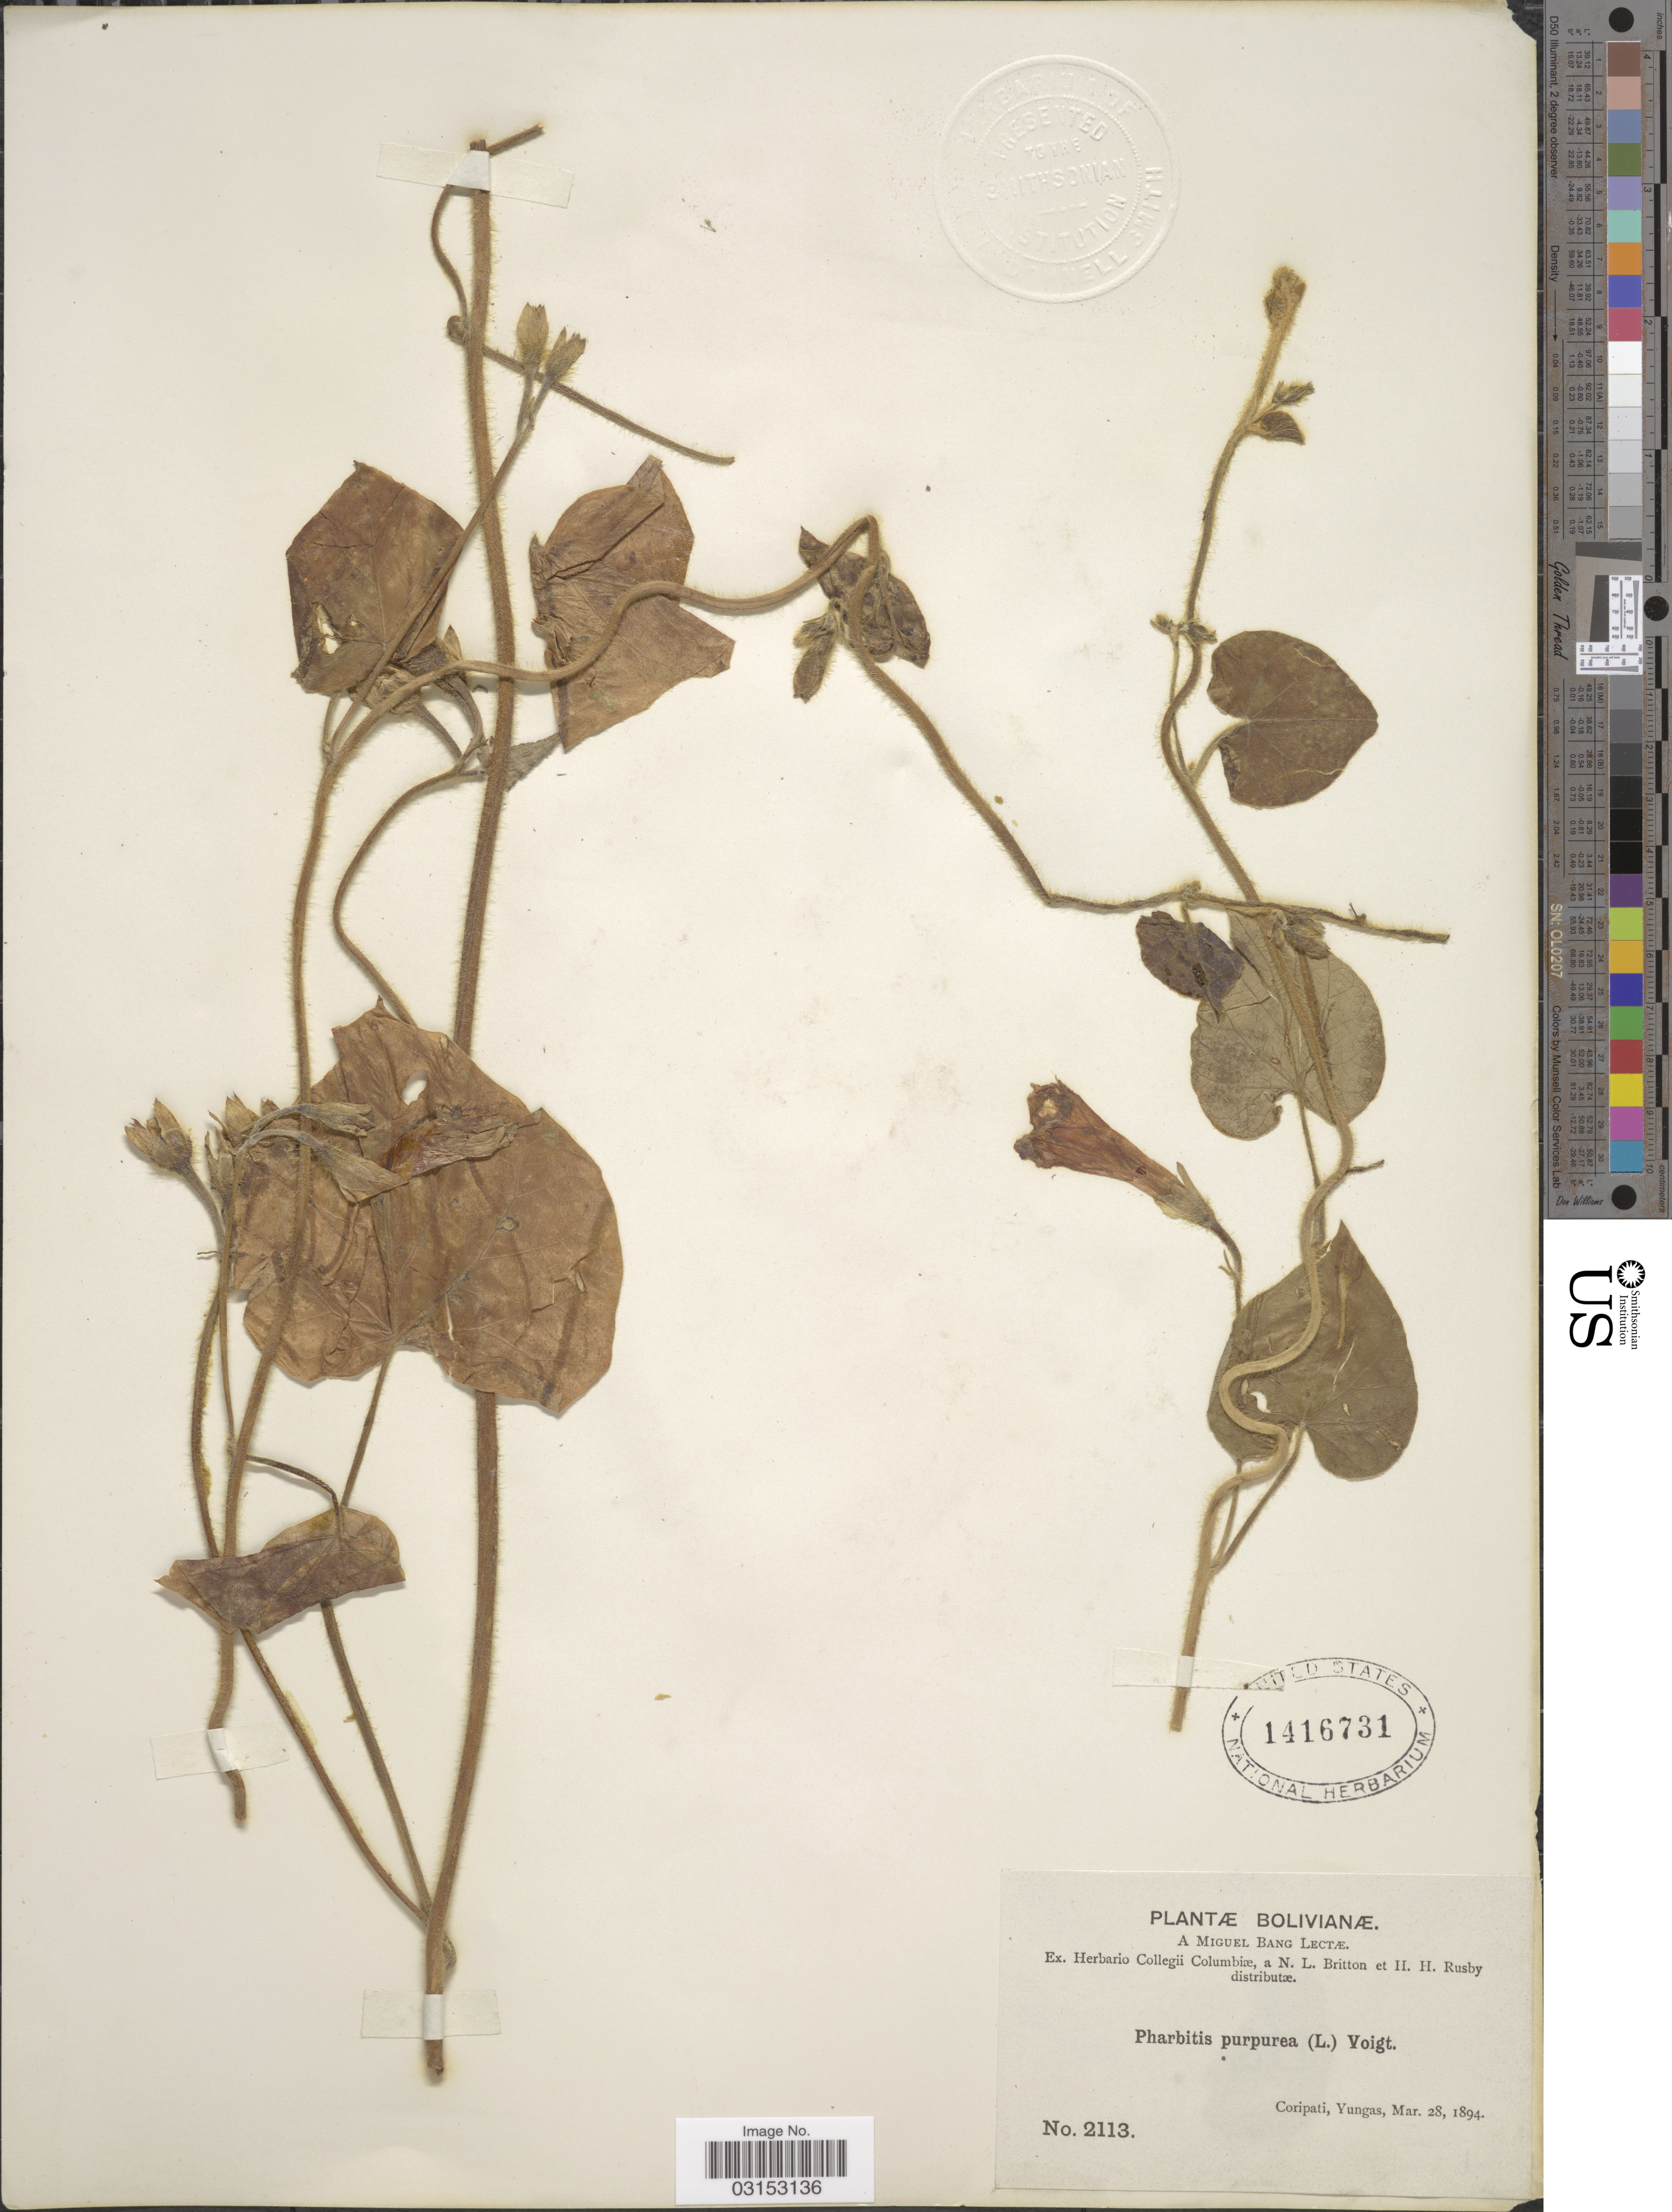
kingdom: Plantae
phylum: Tracheophyta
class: Magnoliopsida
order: Solanales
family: Convolvulaceae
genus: Ipomoea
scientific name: Ipomoea purpurea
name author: (L.) Roth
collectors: M. Bang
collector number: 2113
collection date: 1894-03-28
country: Bolivia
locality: Coripati, Yungas.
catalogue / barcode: US 1416731